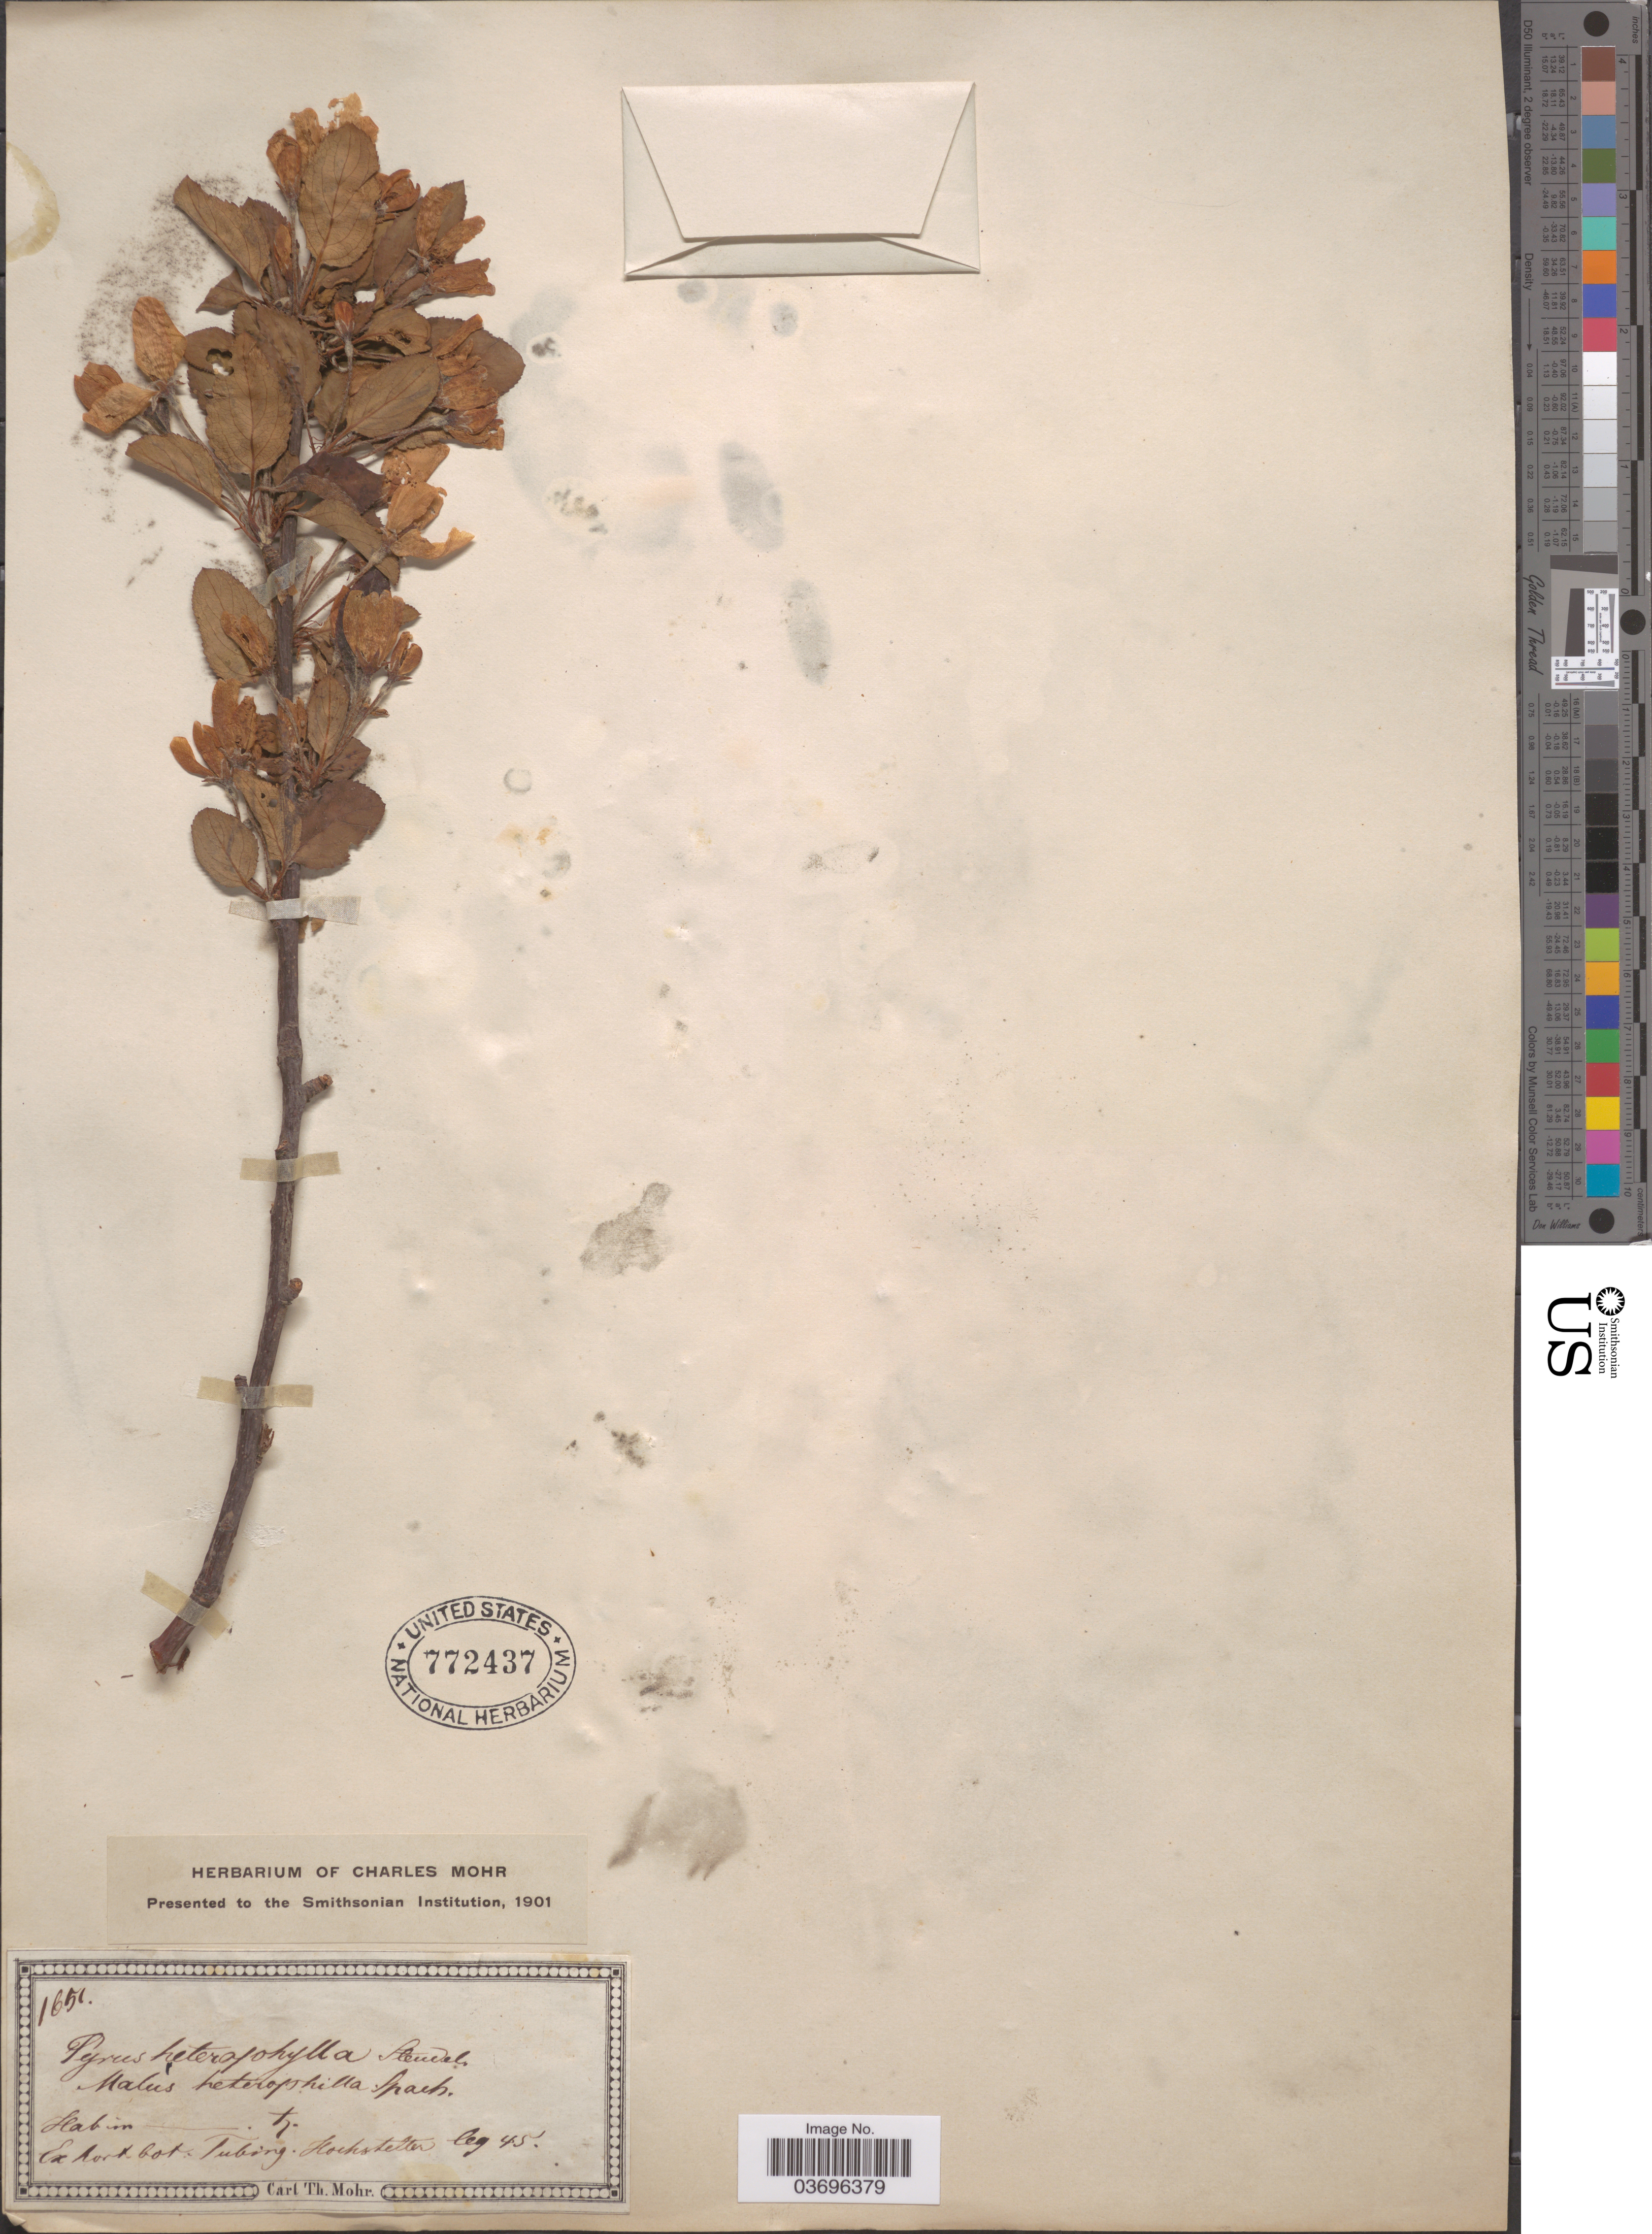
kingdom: Plantae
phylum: Tracheophyta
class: Magnoliopsida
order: Rosales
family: Rosaceae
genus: Pyrus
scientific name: Pyrus heterophylla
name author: Pott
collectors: -. Hochstetter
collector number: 1651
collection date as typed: Transcribed d/m/y: //45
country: Germany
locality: Ex hort. bot. Tubing.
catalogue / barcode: US 772437